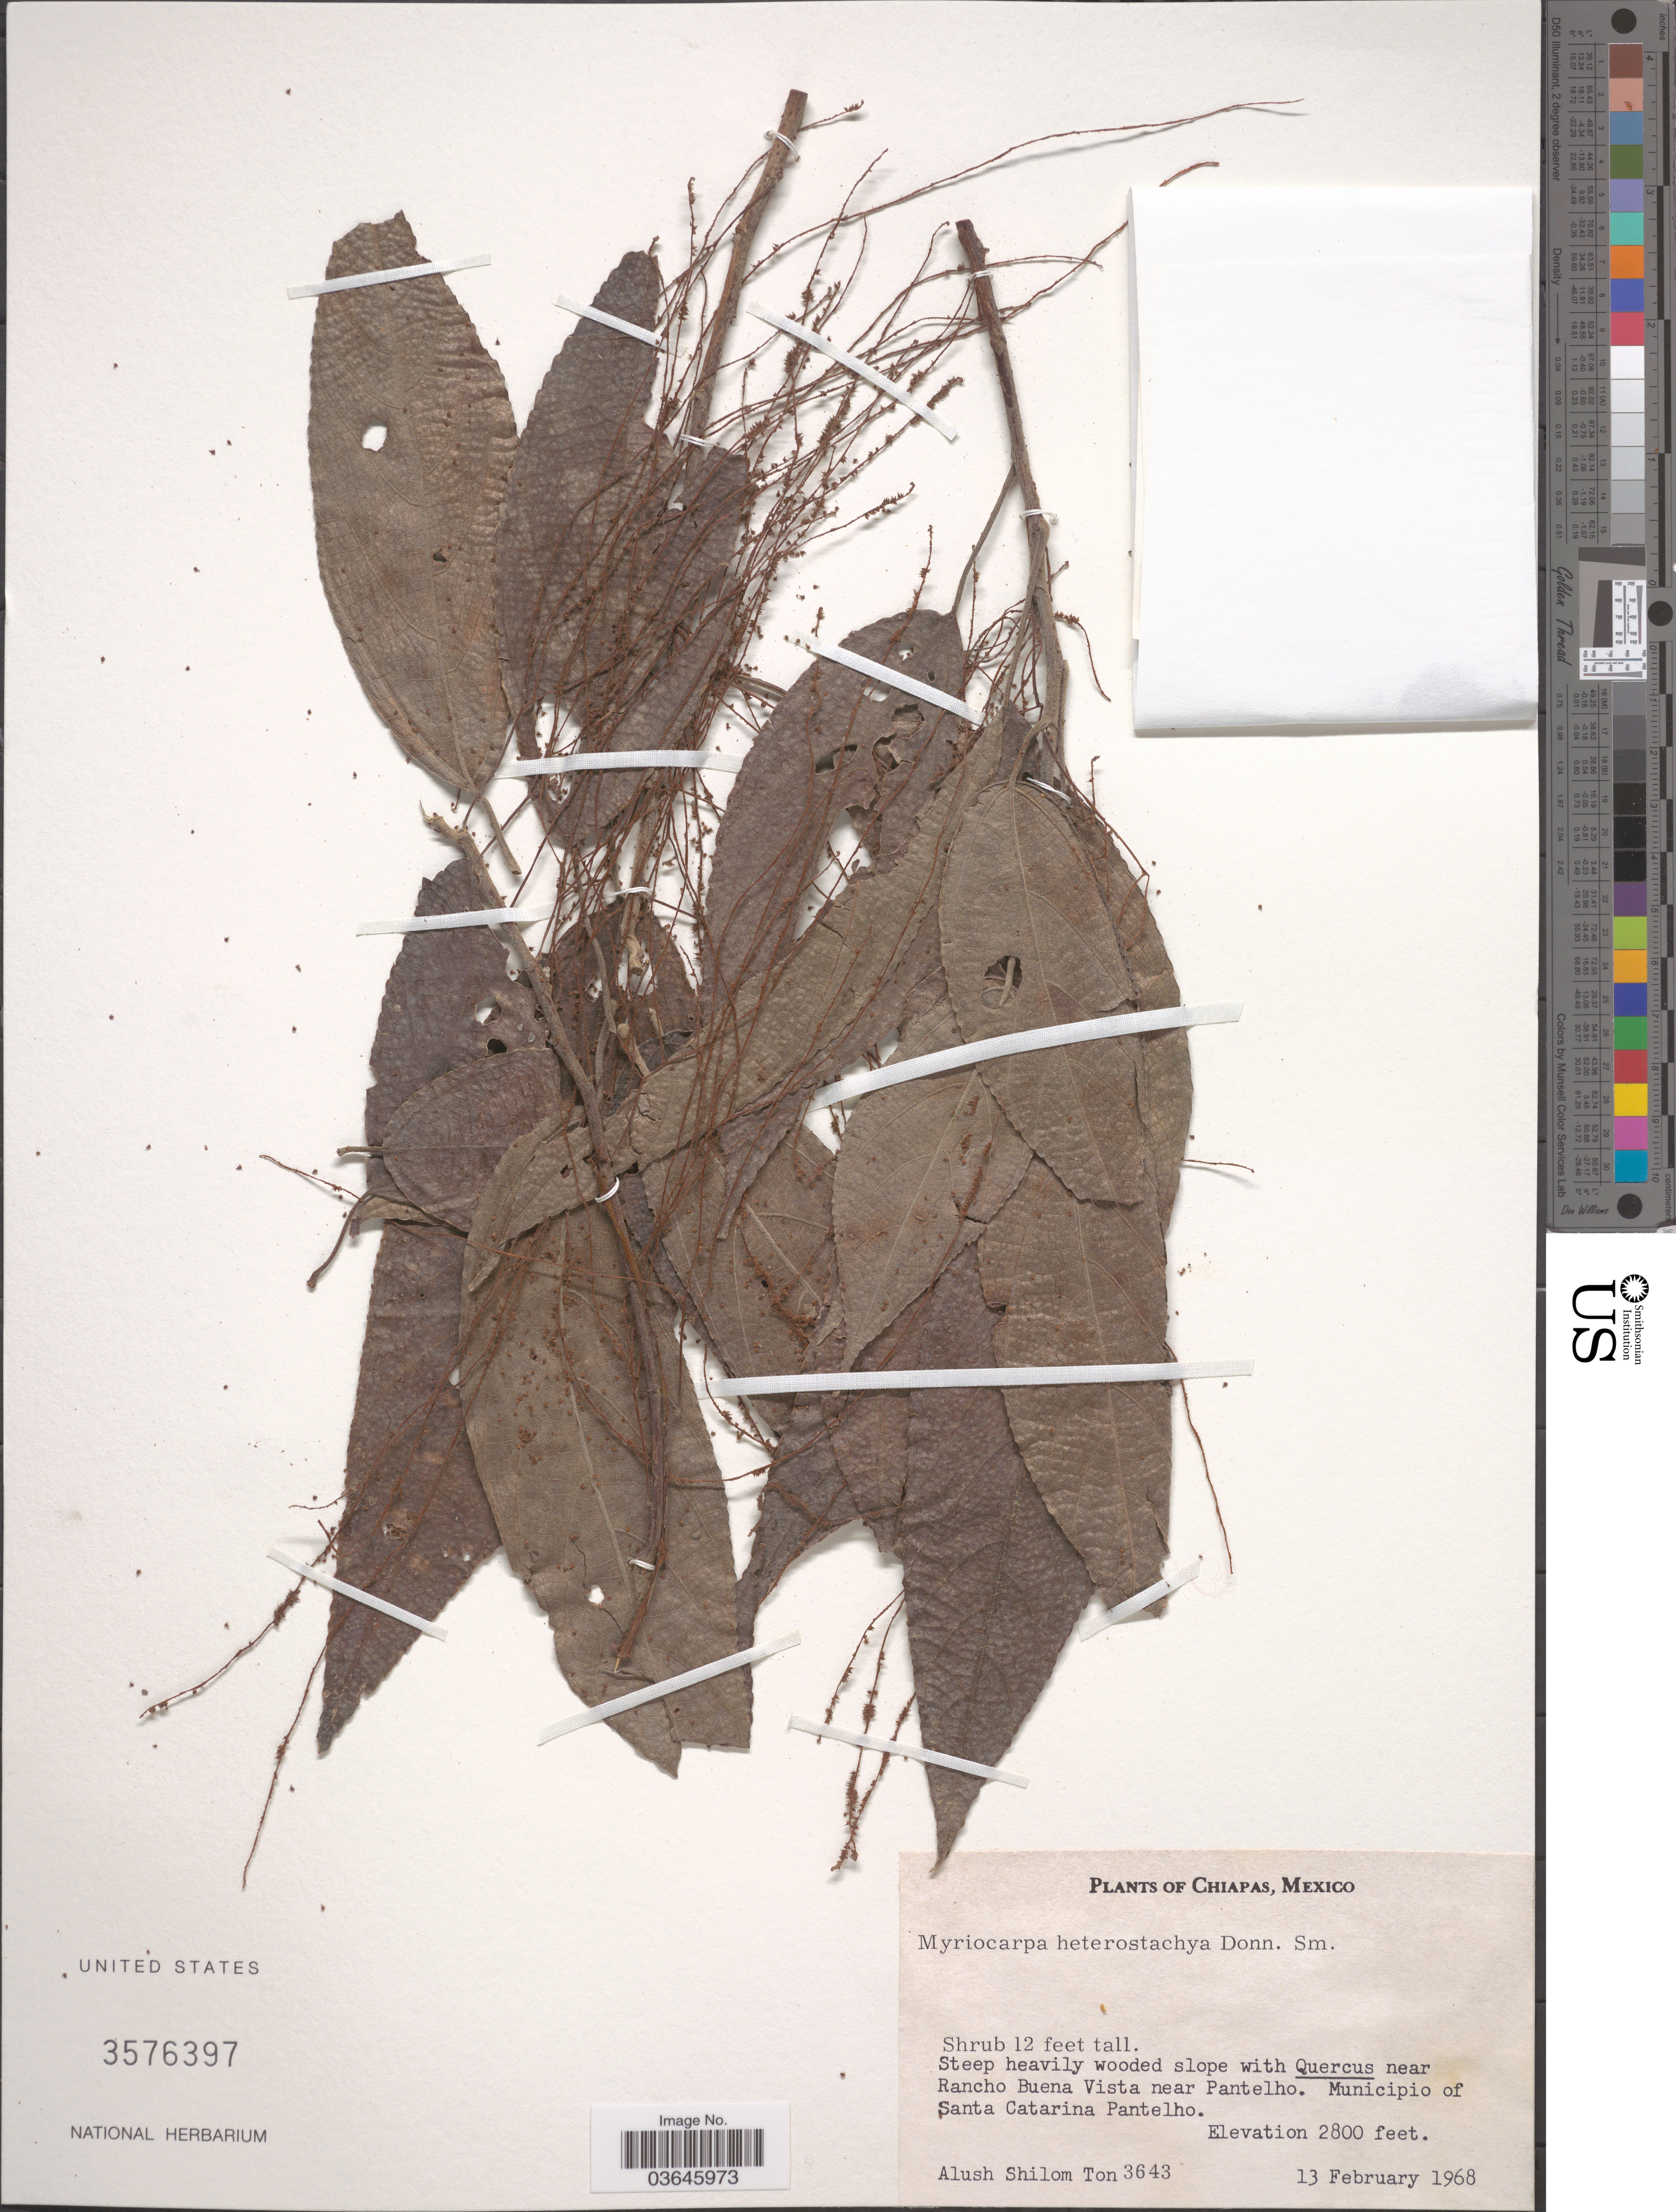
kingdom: Plantae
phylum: Tracheophyta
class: Magnoliopsida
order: Rosales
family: Urticaceae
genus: Myriocarpa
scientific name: Myriocarpa heterostachya Donn. Sm., nom. illeg.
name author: Donn. Sm.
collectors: A. M. Ton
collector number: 3643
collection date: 1968-02-13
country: Mexico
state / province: Chiapas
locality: Near Rancho Buena Vista near Pantelho. Municipio of Santa Catarina Pantelho.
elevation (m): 853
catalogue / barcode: US 3576397